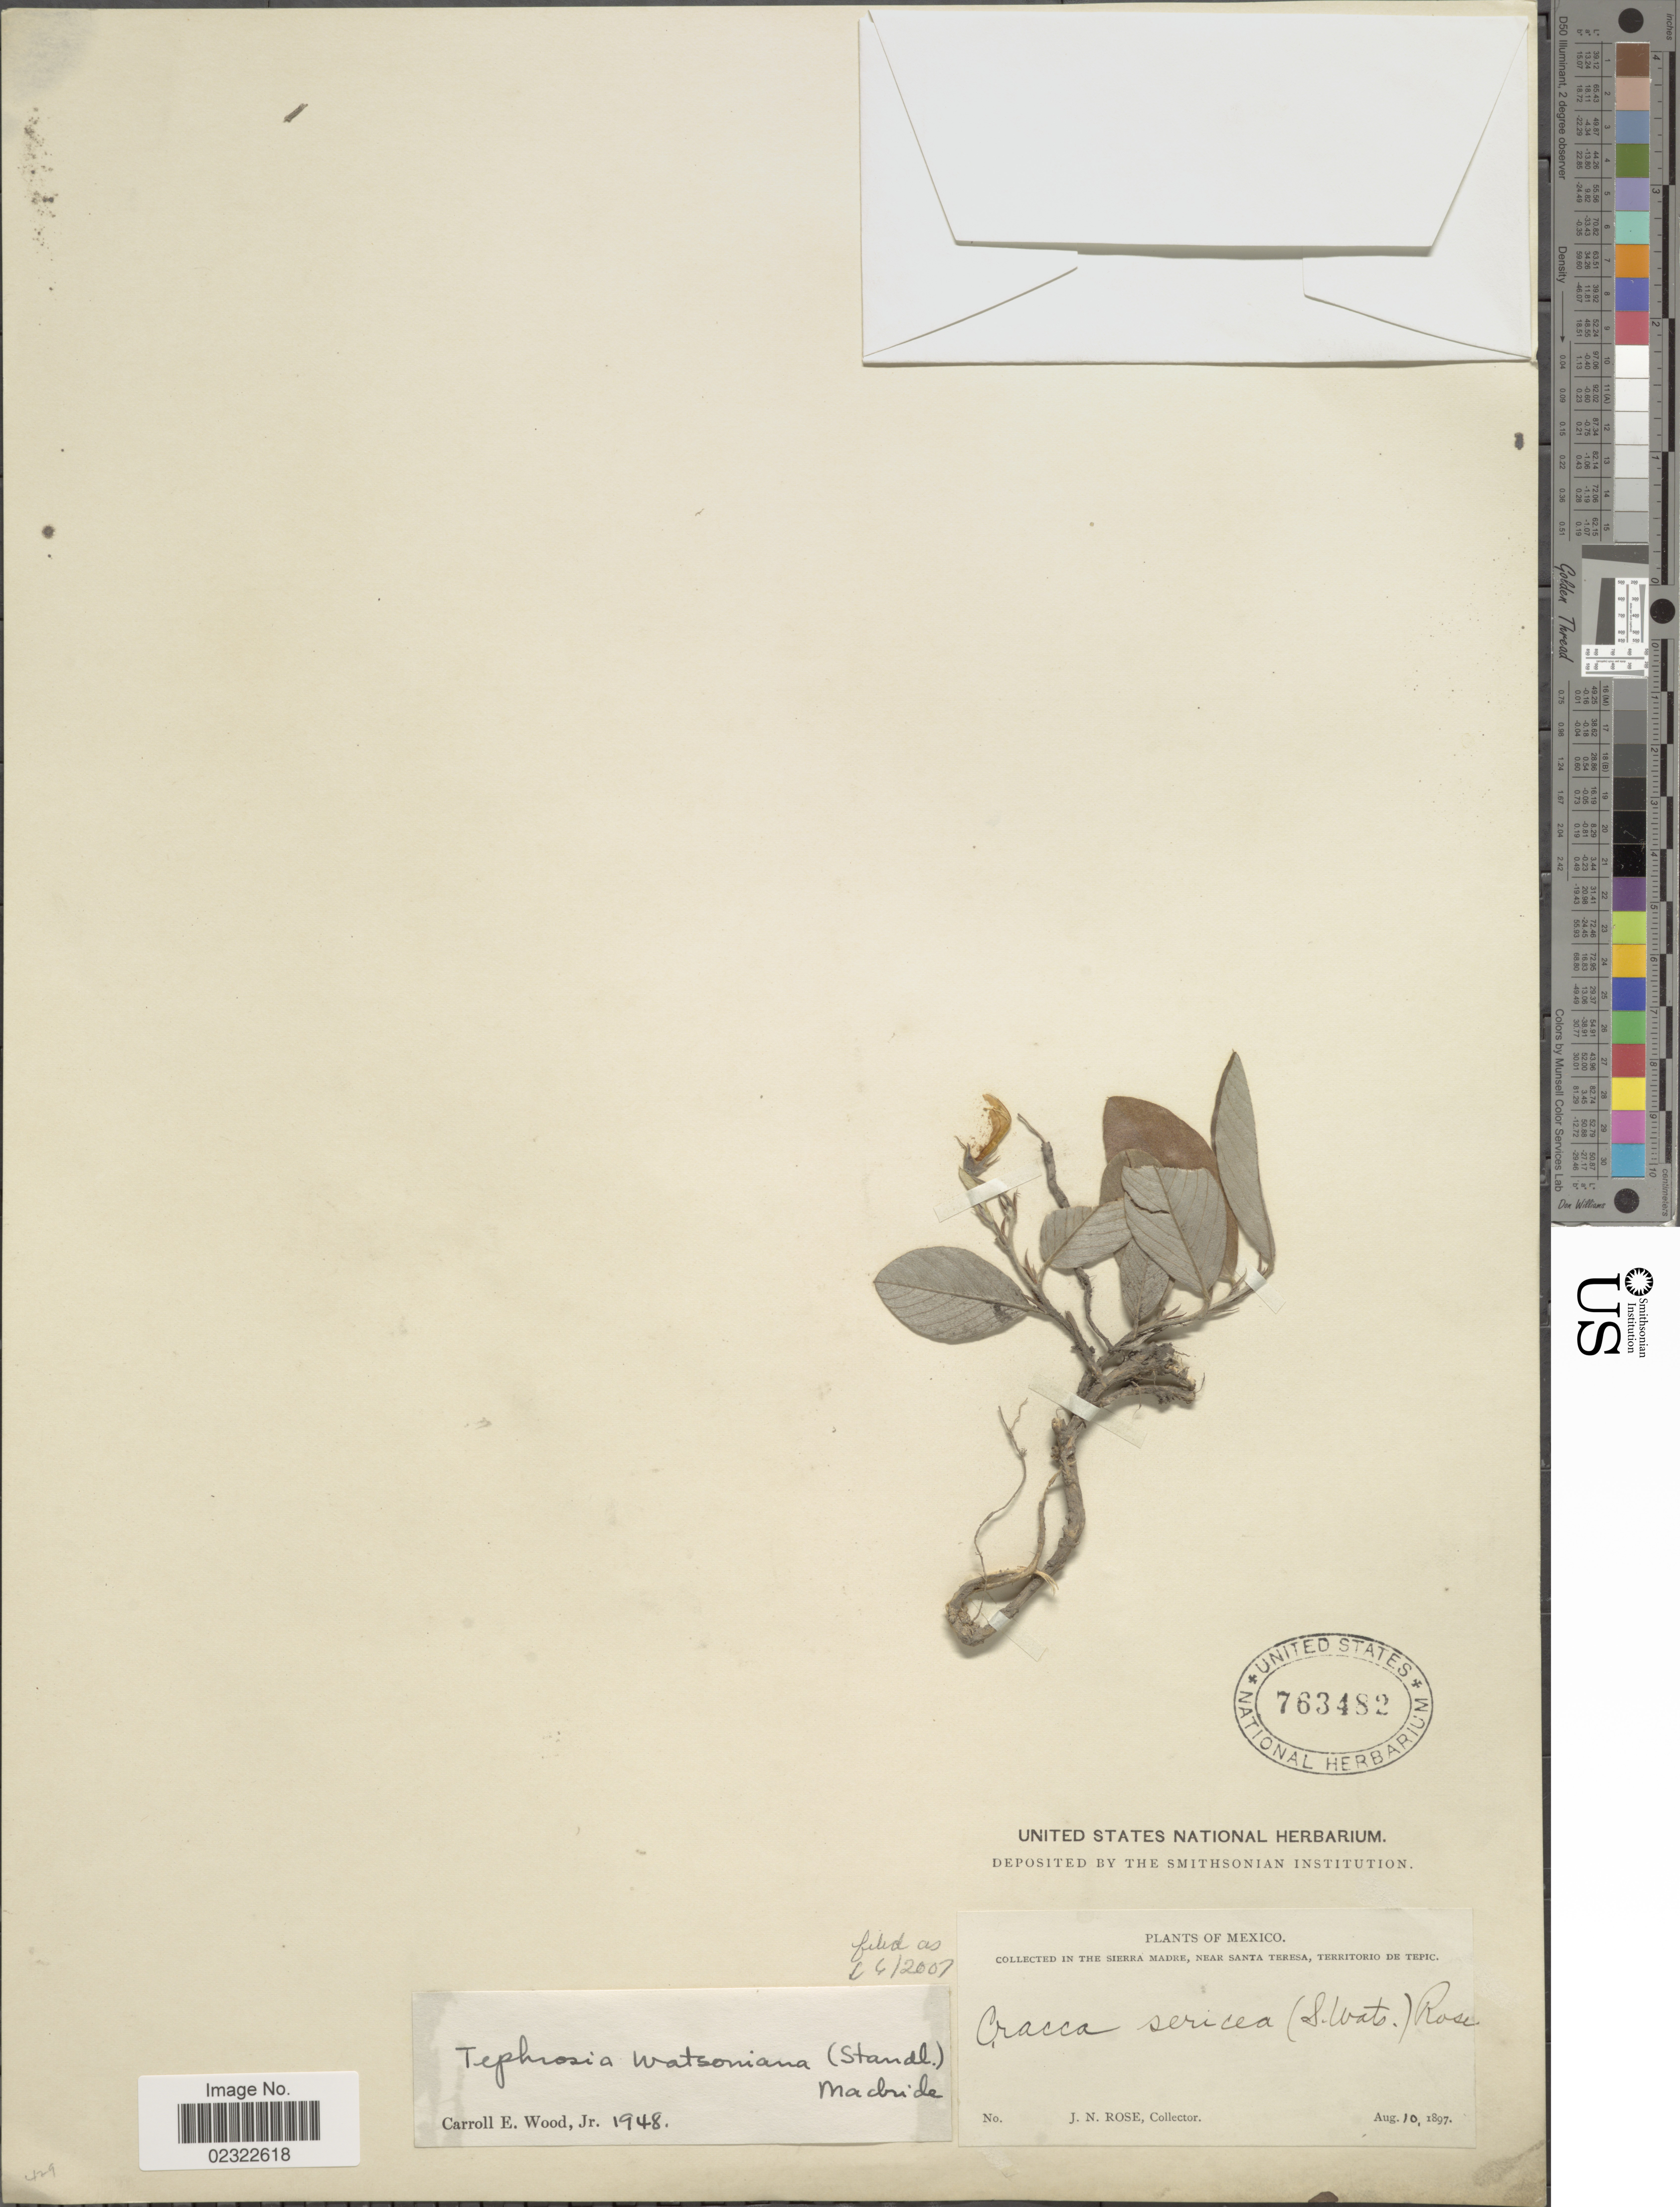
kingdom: Plantae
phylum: Tracheophyta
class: Magnoliopsida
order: Fabales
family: Fabaceae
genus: Tephrosia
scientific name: Tephrosia watsoniana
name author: (Standl.) Standl.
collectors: J. N. Rose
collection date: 1897-08-10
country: Mexico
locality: The Sierra Madre, near Santa Teresa, Territorio de Tepic.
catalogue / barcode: US 763482